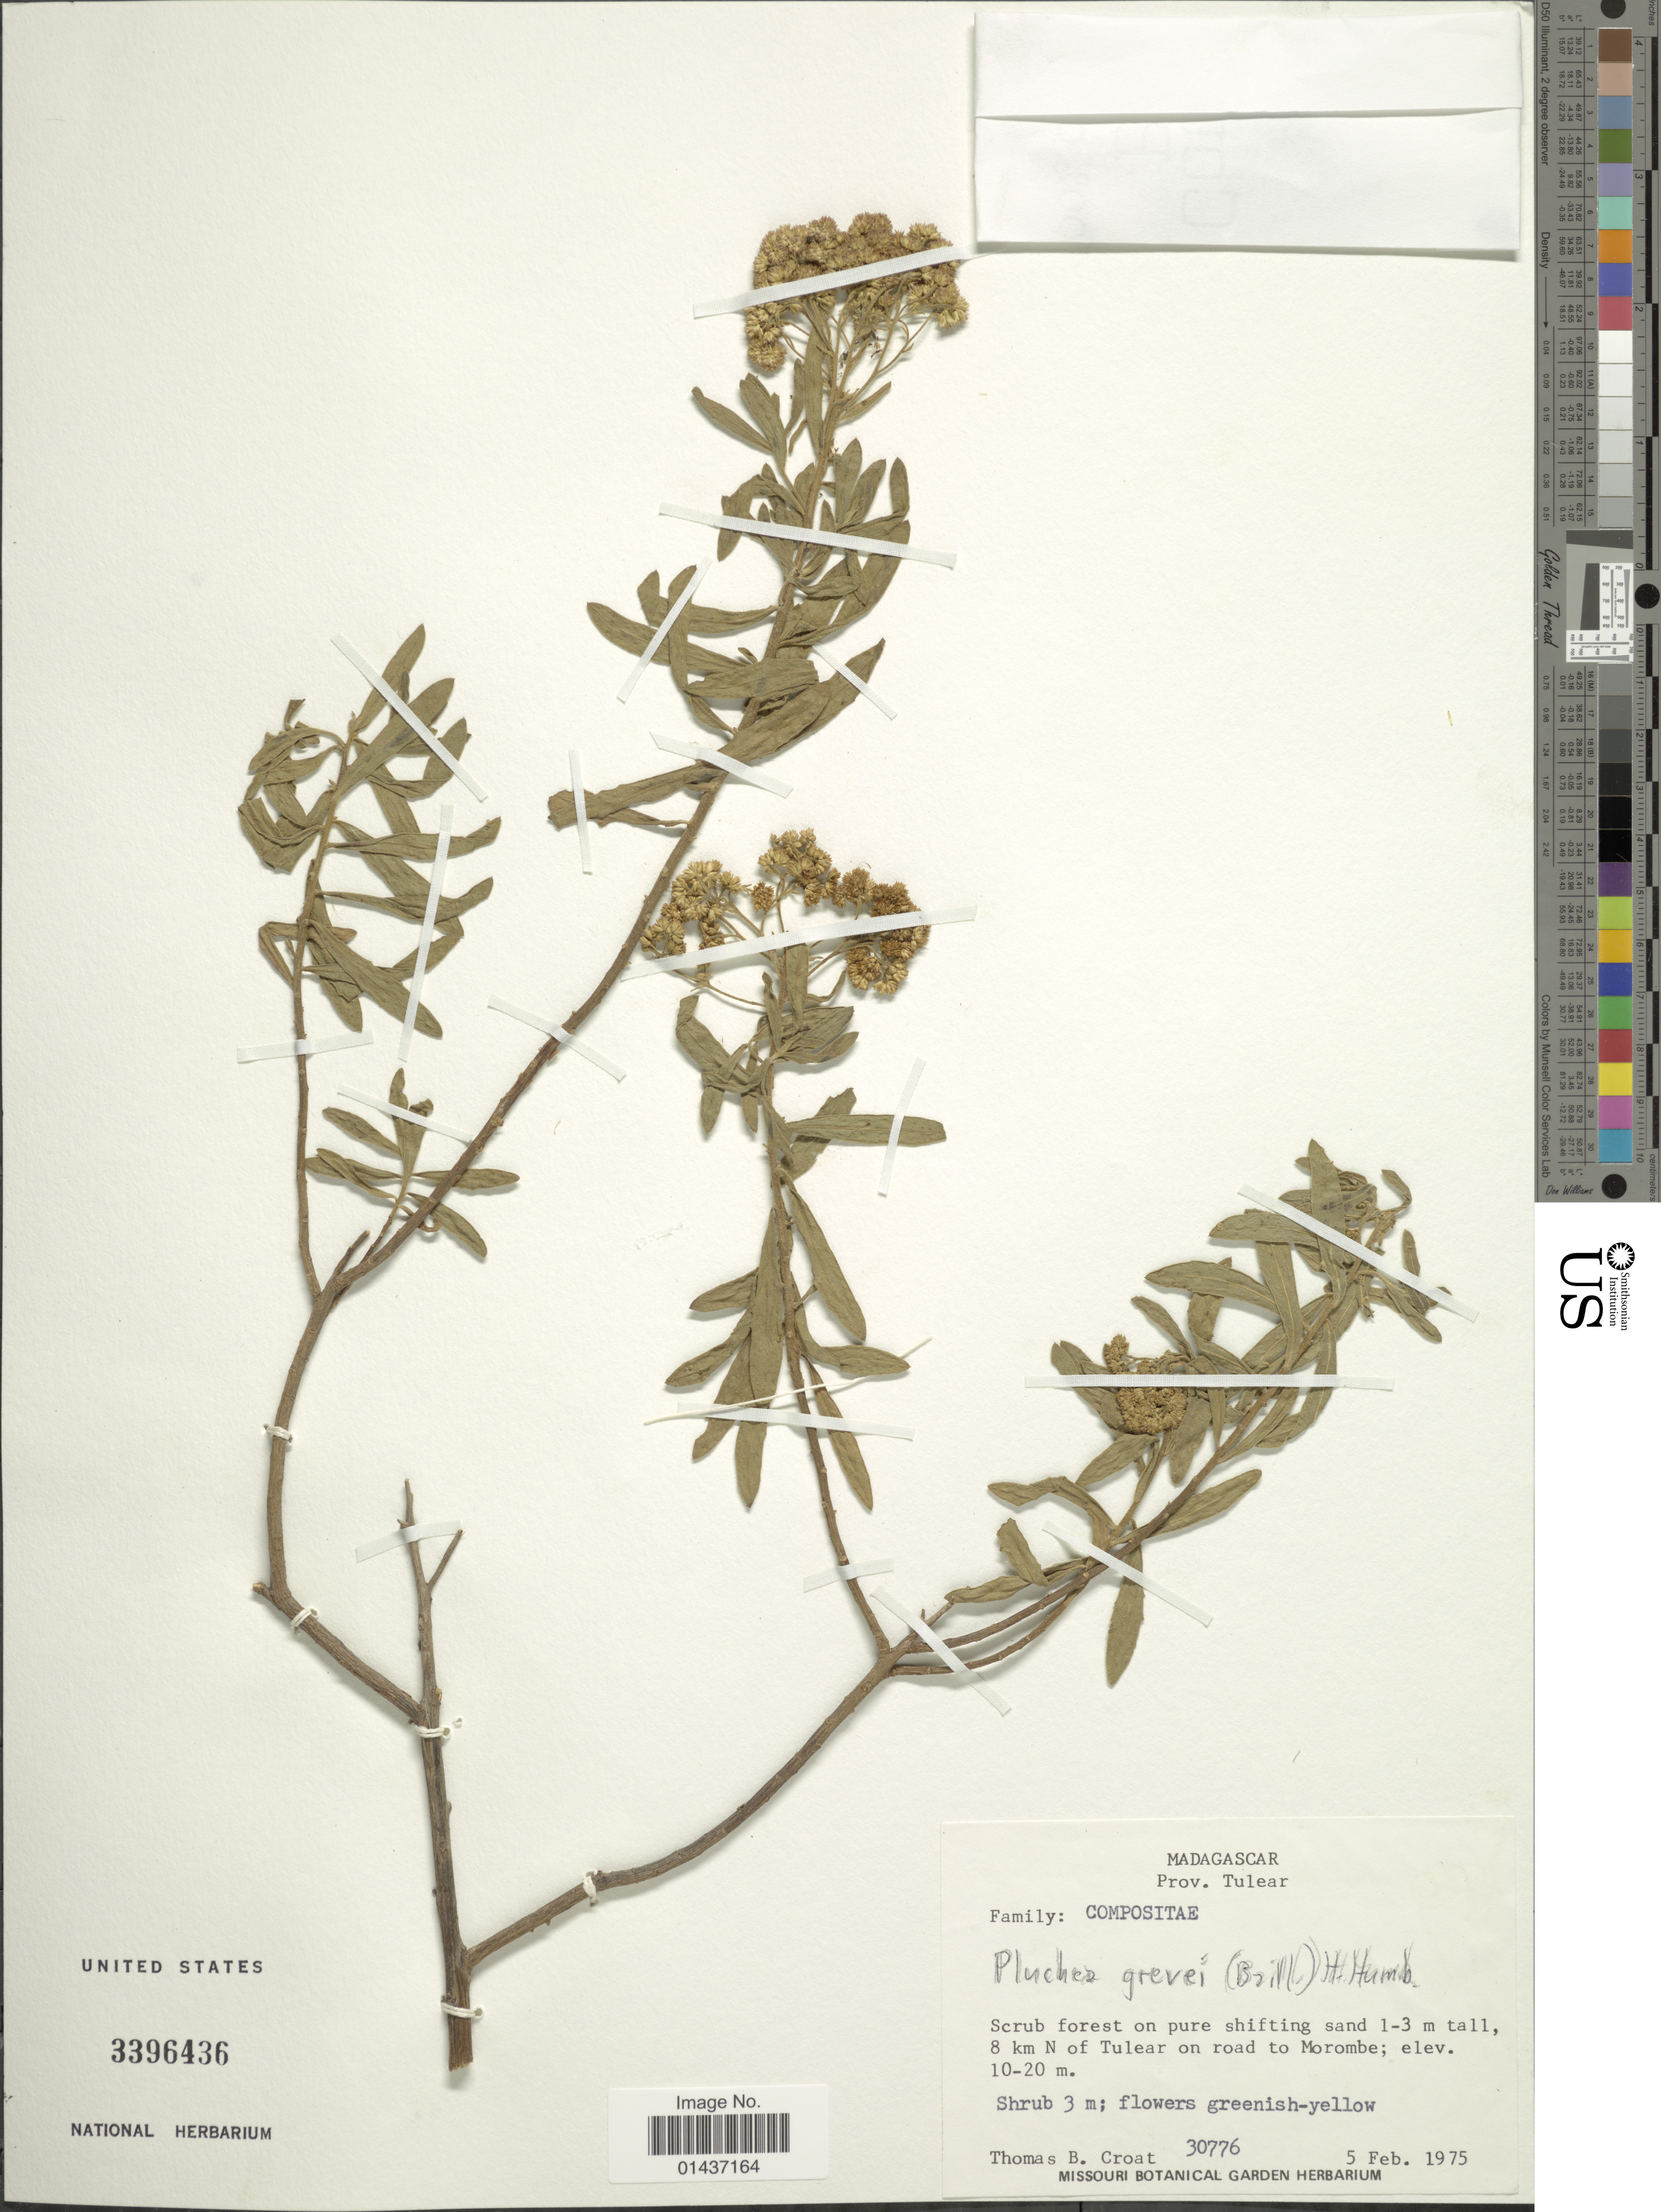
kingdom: Plantae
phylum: Tracheophyta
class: Magnoliopsida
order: Asterales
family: Asteraceae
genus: Pluchea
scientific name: Pluchea grevei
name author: (Baill.) Humbert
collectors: T. B. Croat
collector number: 30776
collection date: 1975-02-05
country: Madagascar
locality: Prov. Tulear, 8 km N of Tulear on road to Morombe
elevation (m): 10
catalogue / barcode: US 3396436